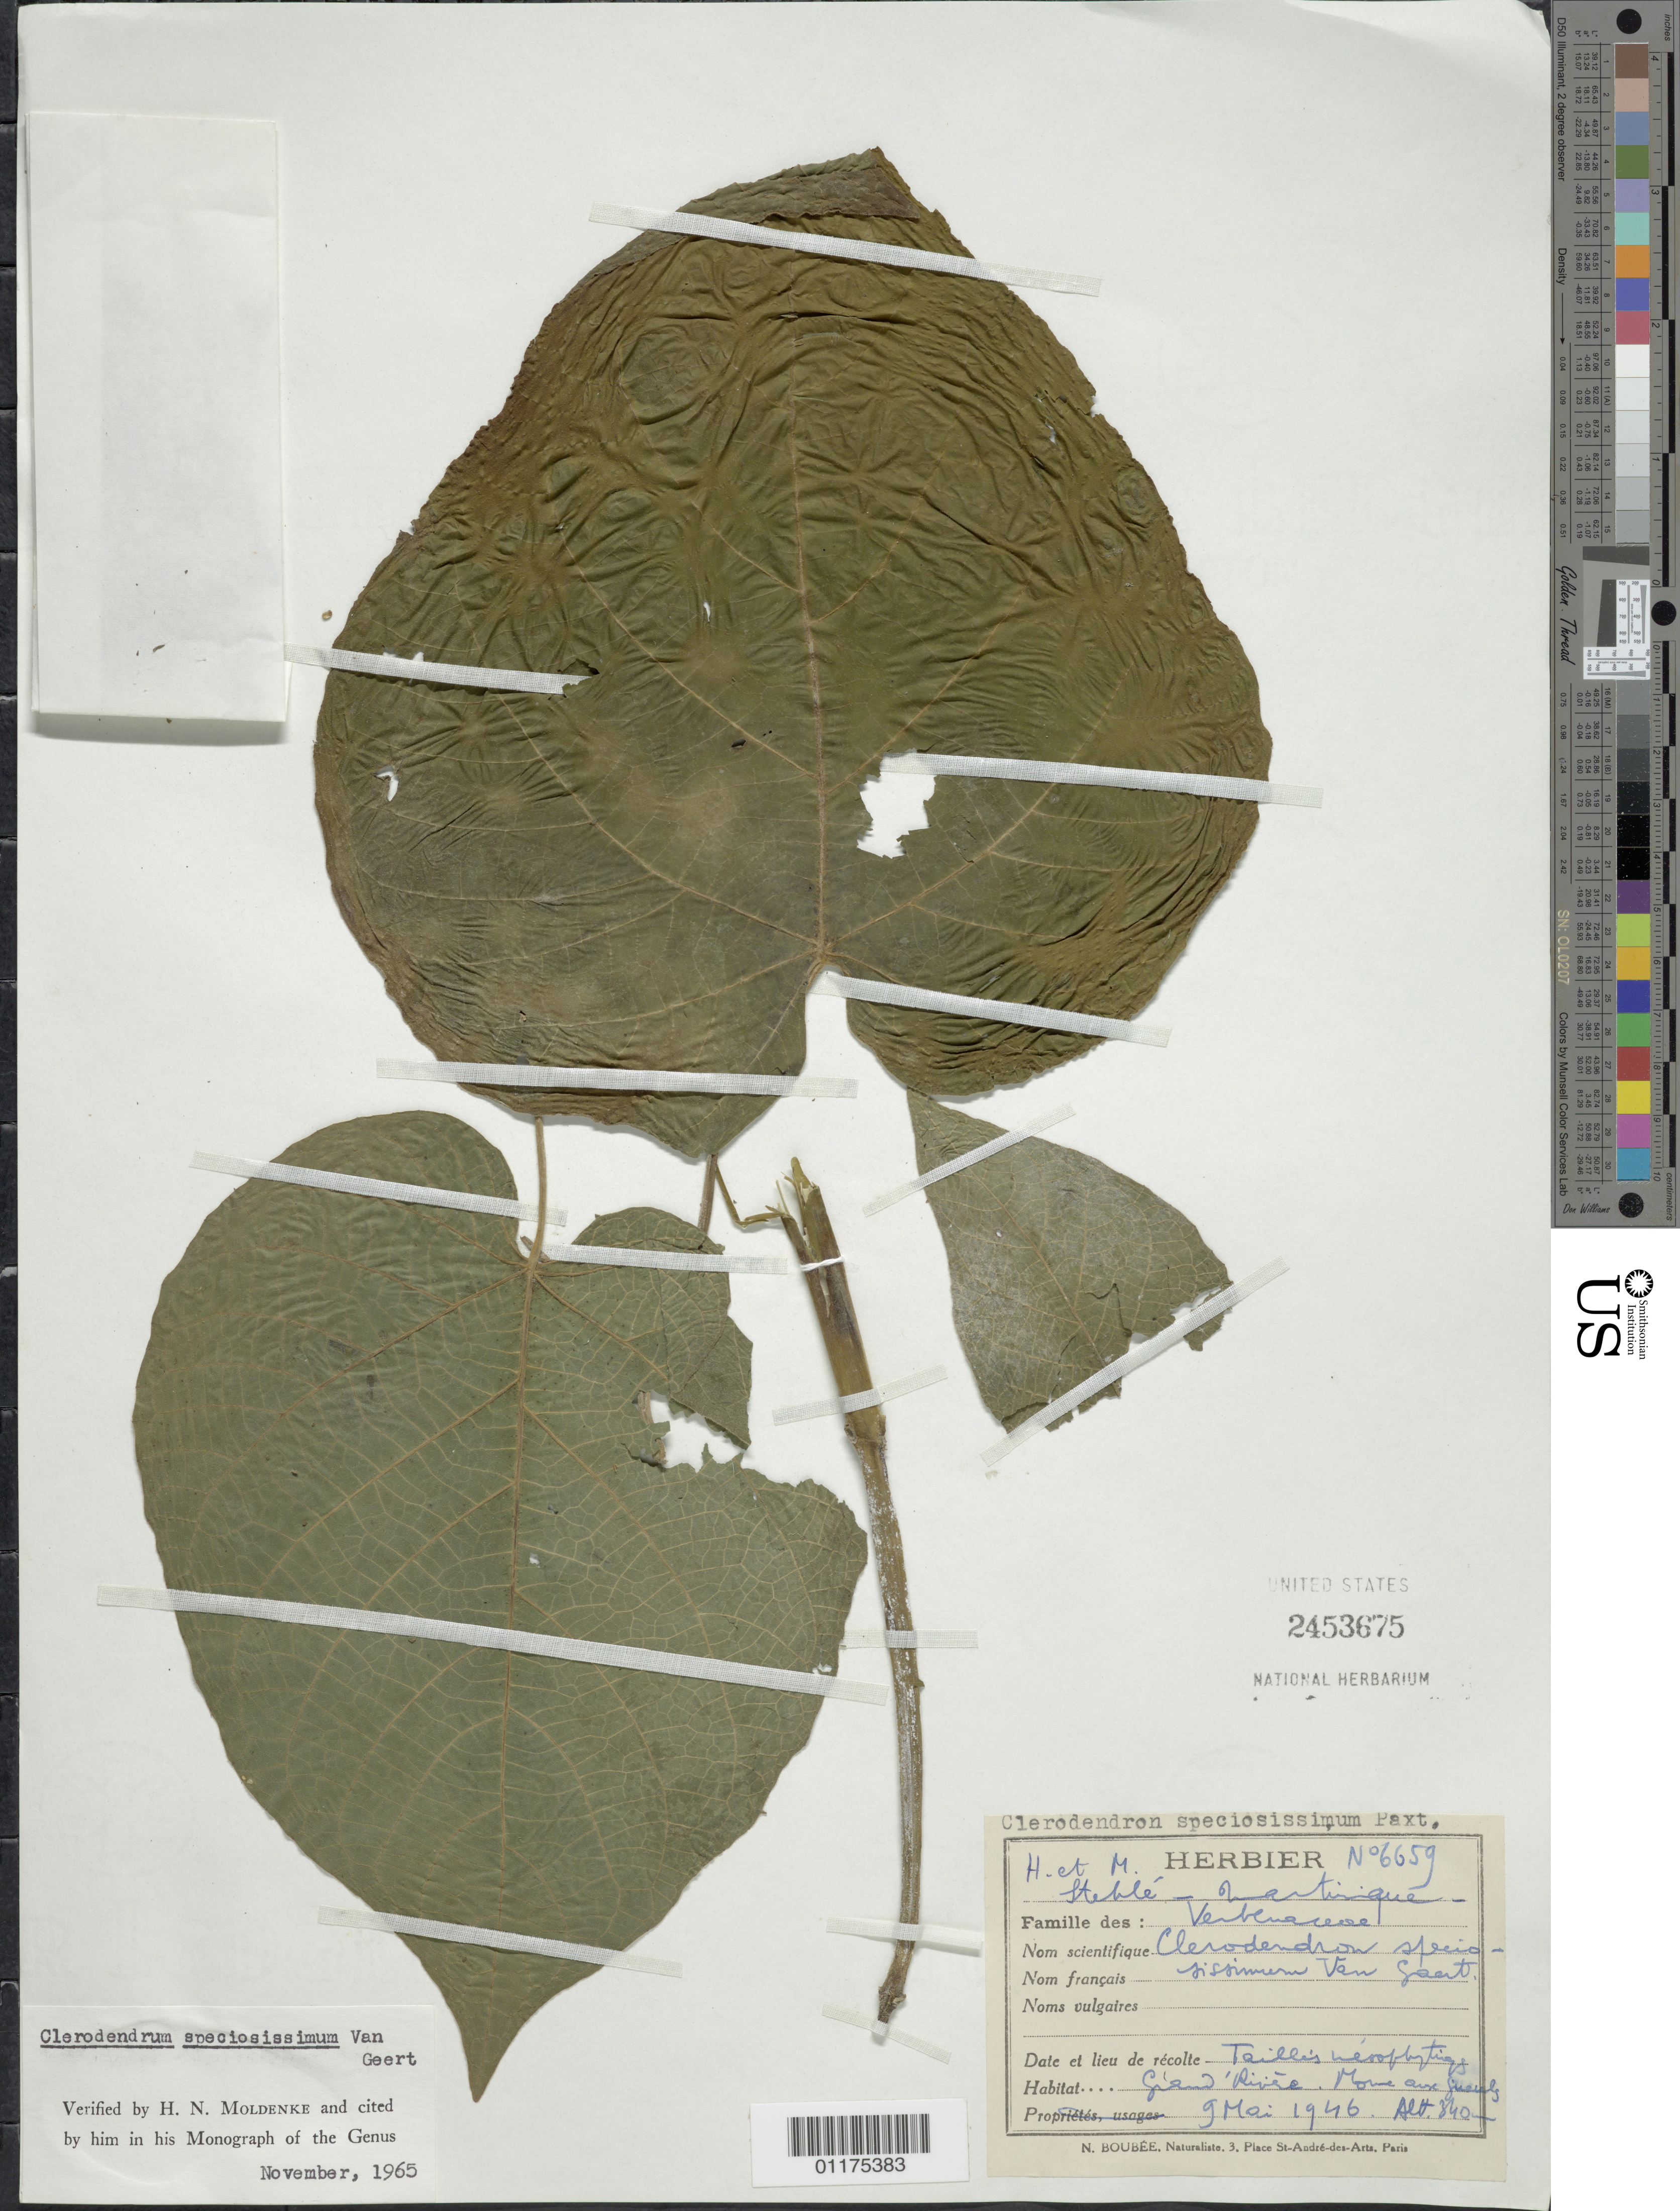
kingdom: Plantae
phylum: Tracheophyta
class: Magnoliopsida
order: Lamiales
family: Lamiaceae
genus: Clerodendrum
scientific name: Clerodendrum speciosissimum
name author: Drapiez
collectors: H. Stehlé & M. Stehlé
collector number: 6659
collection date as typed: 09 May 1946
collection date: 1946-05-09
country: Martinique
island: Martinique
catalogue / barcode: US 2453675